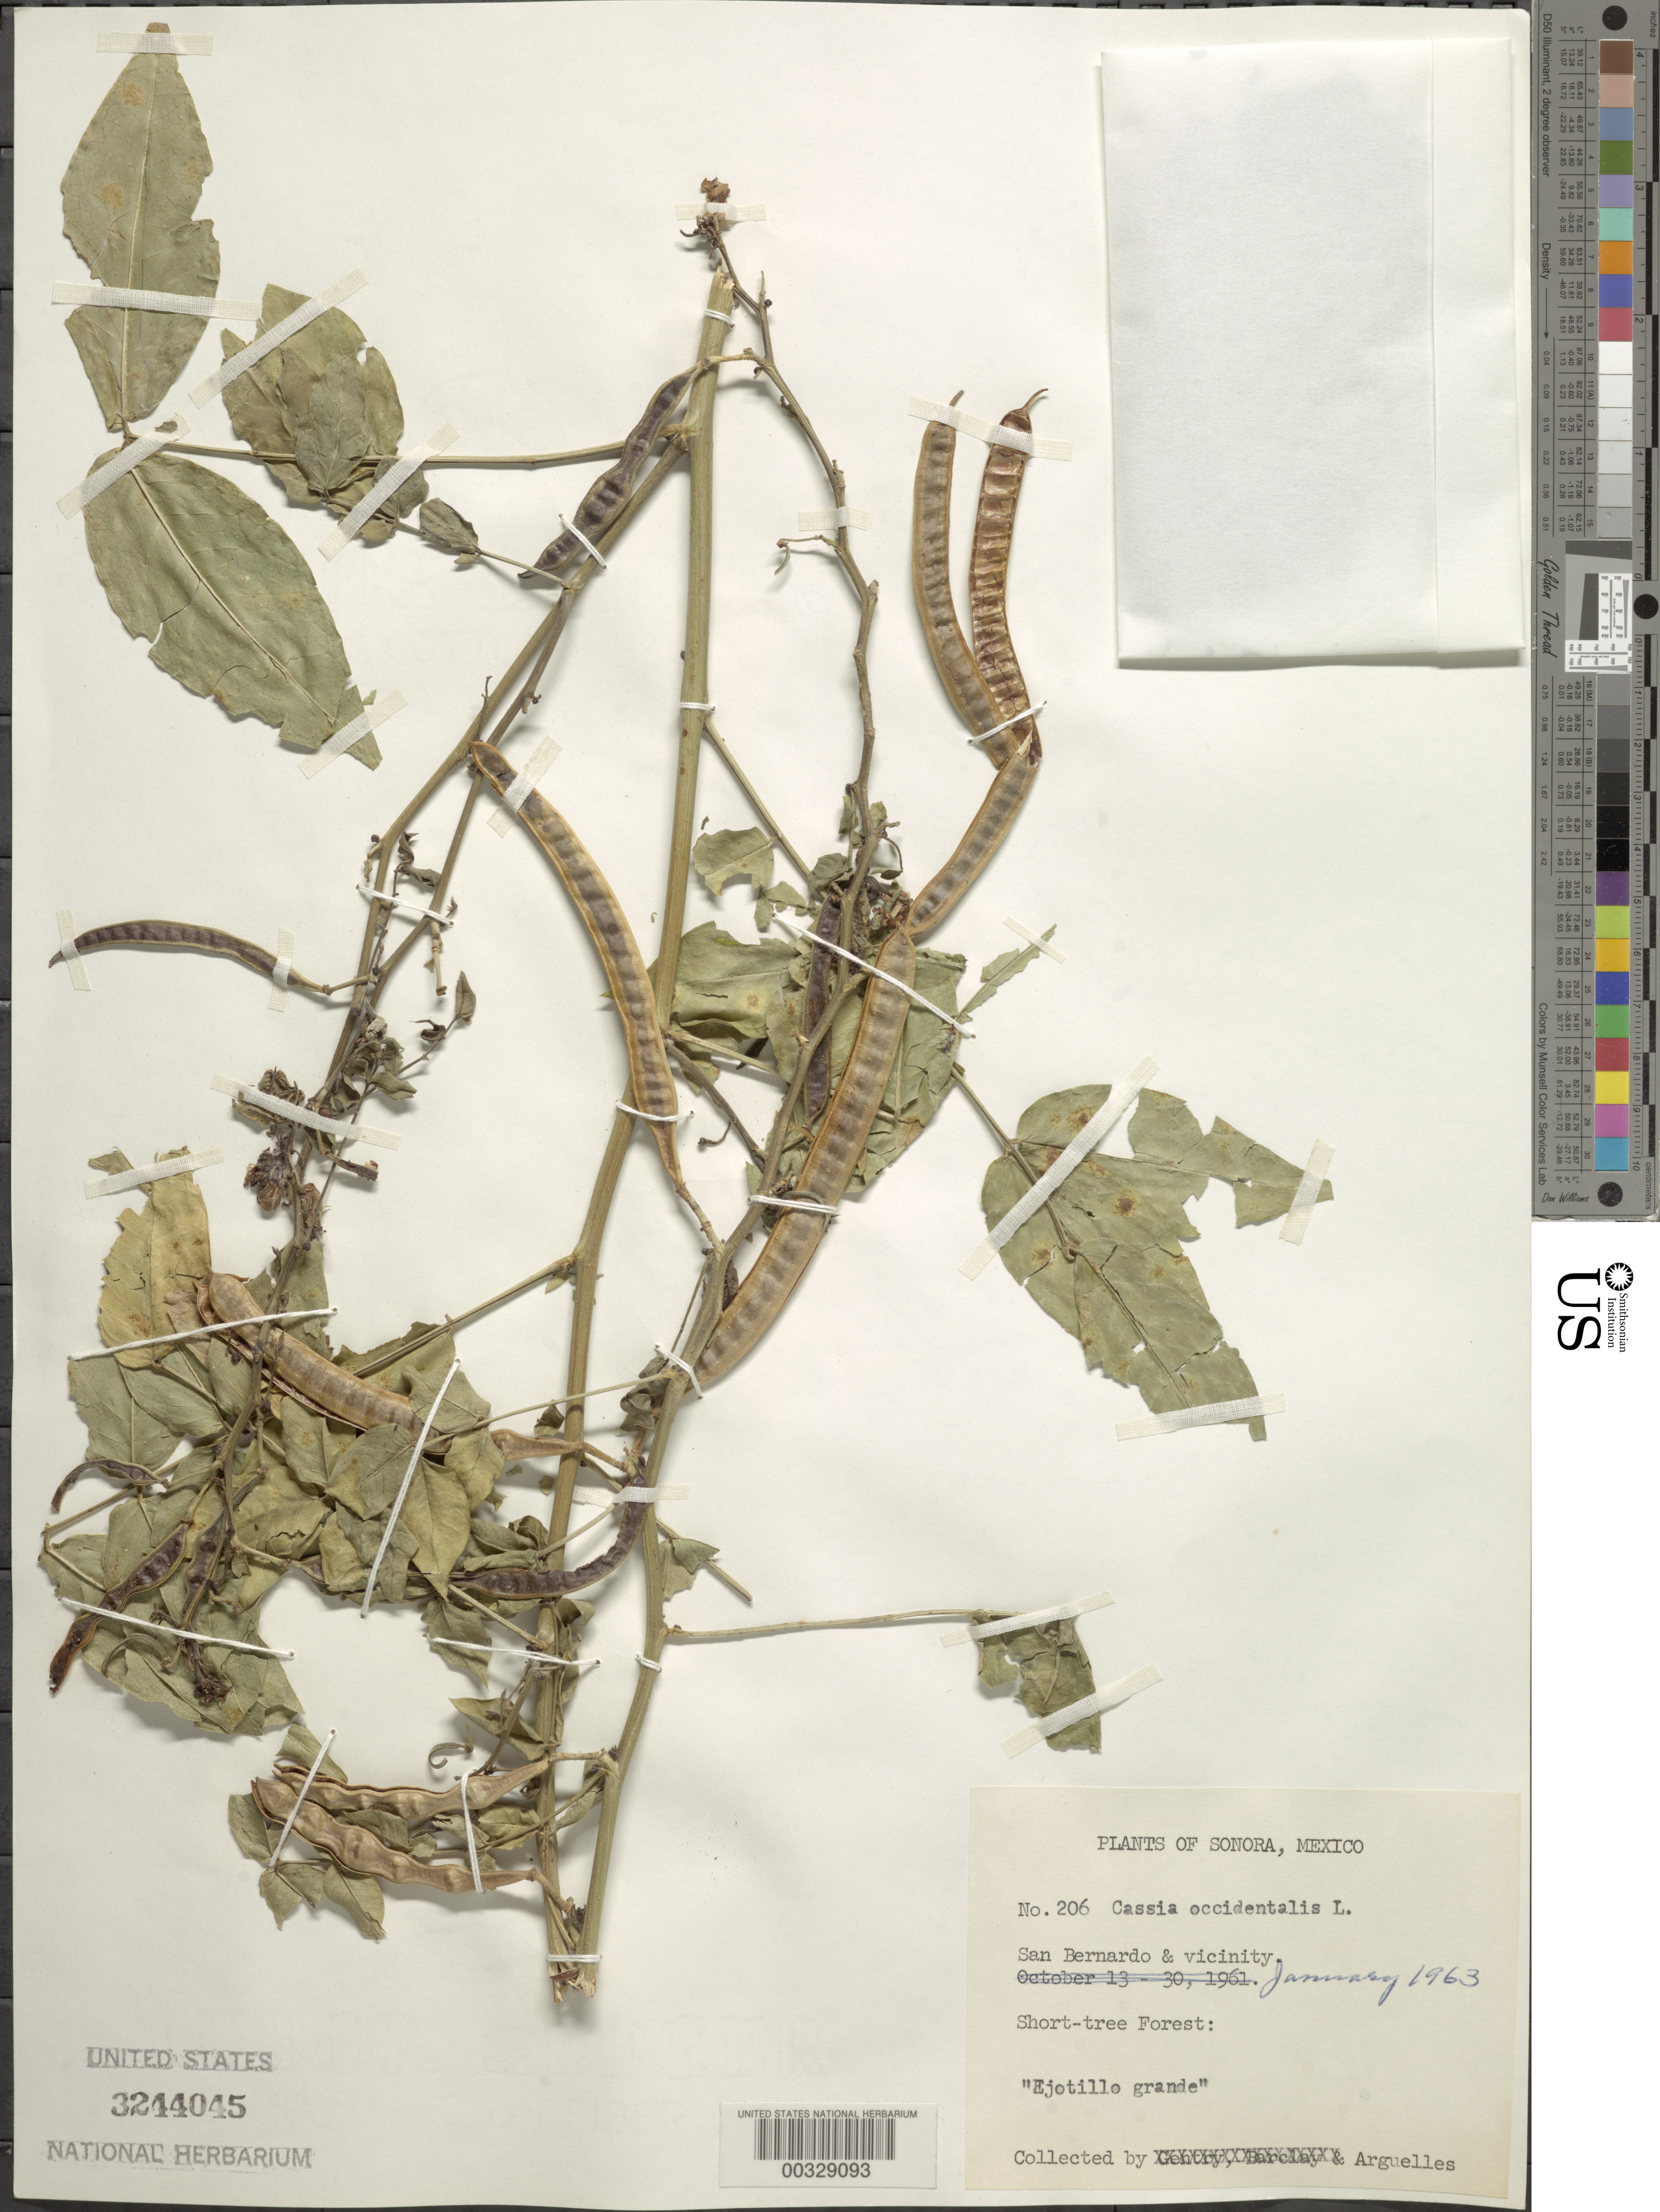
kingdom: Plantae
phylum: Tracheophyta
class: Magnoliopsida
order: Fabales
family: Fabaceae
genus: Senna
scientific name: Senna occidentalis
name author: (L.) Link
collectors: J. Arguelles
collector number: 206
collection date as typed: Jan 1963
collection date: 1963-01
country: Mexico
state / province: Sonora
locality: San bernardo and vicinity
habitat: Short tree forest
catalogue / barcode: US 3244045